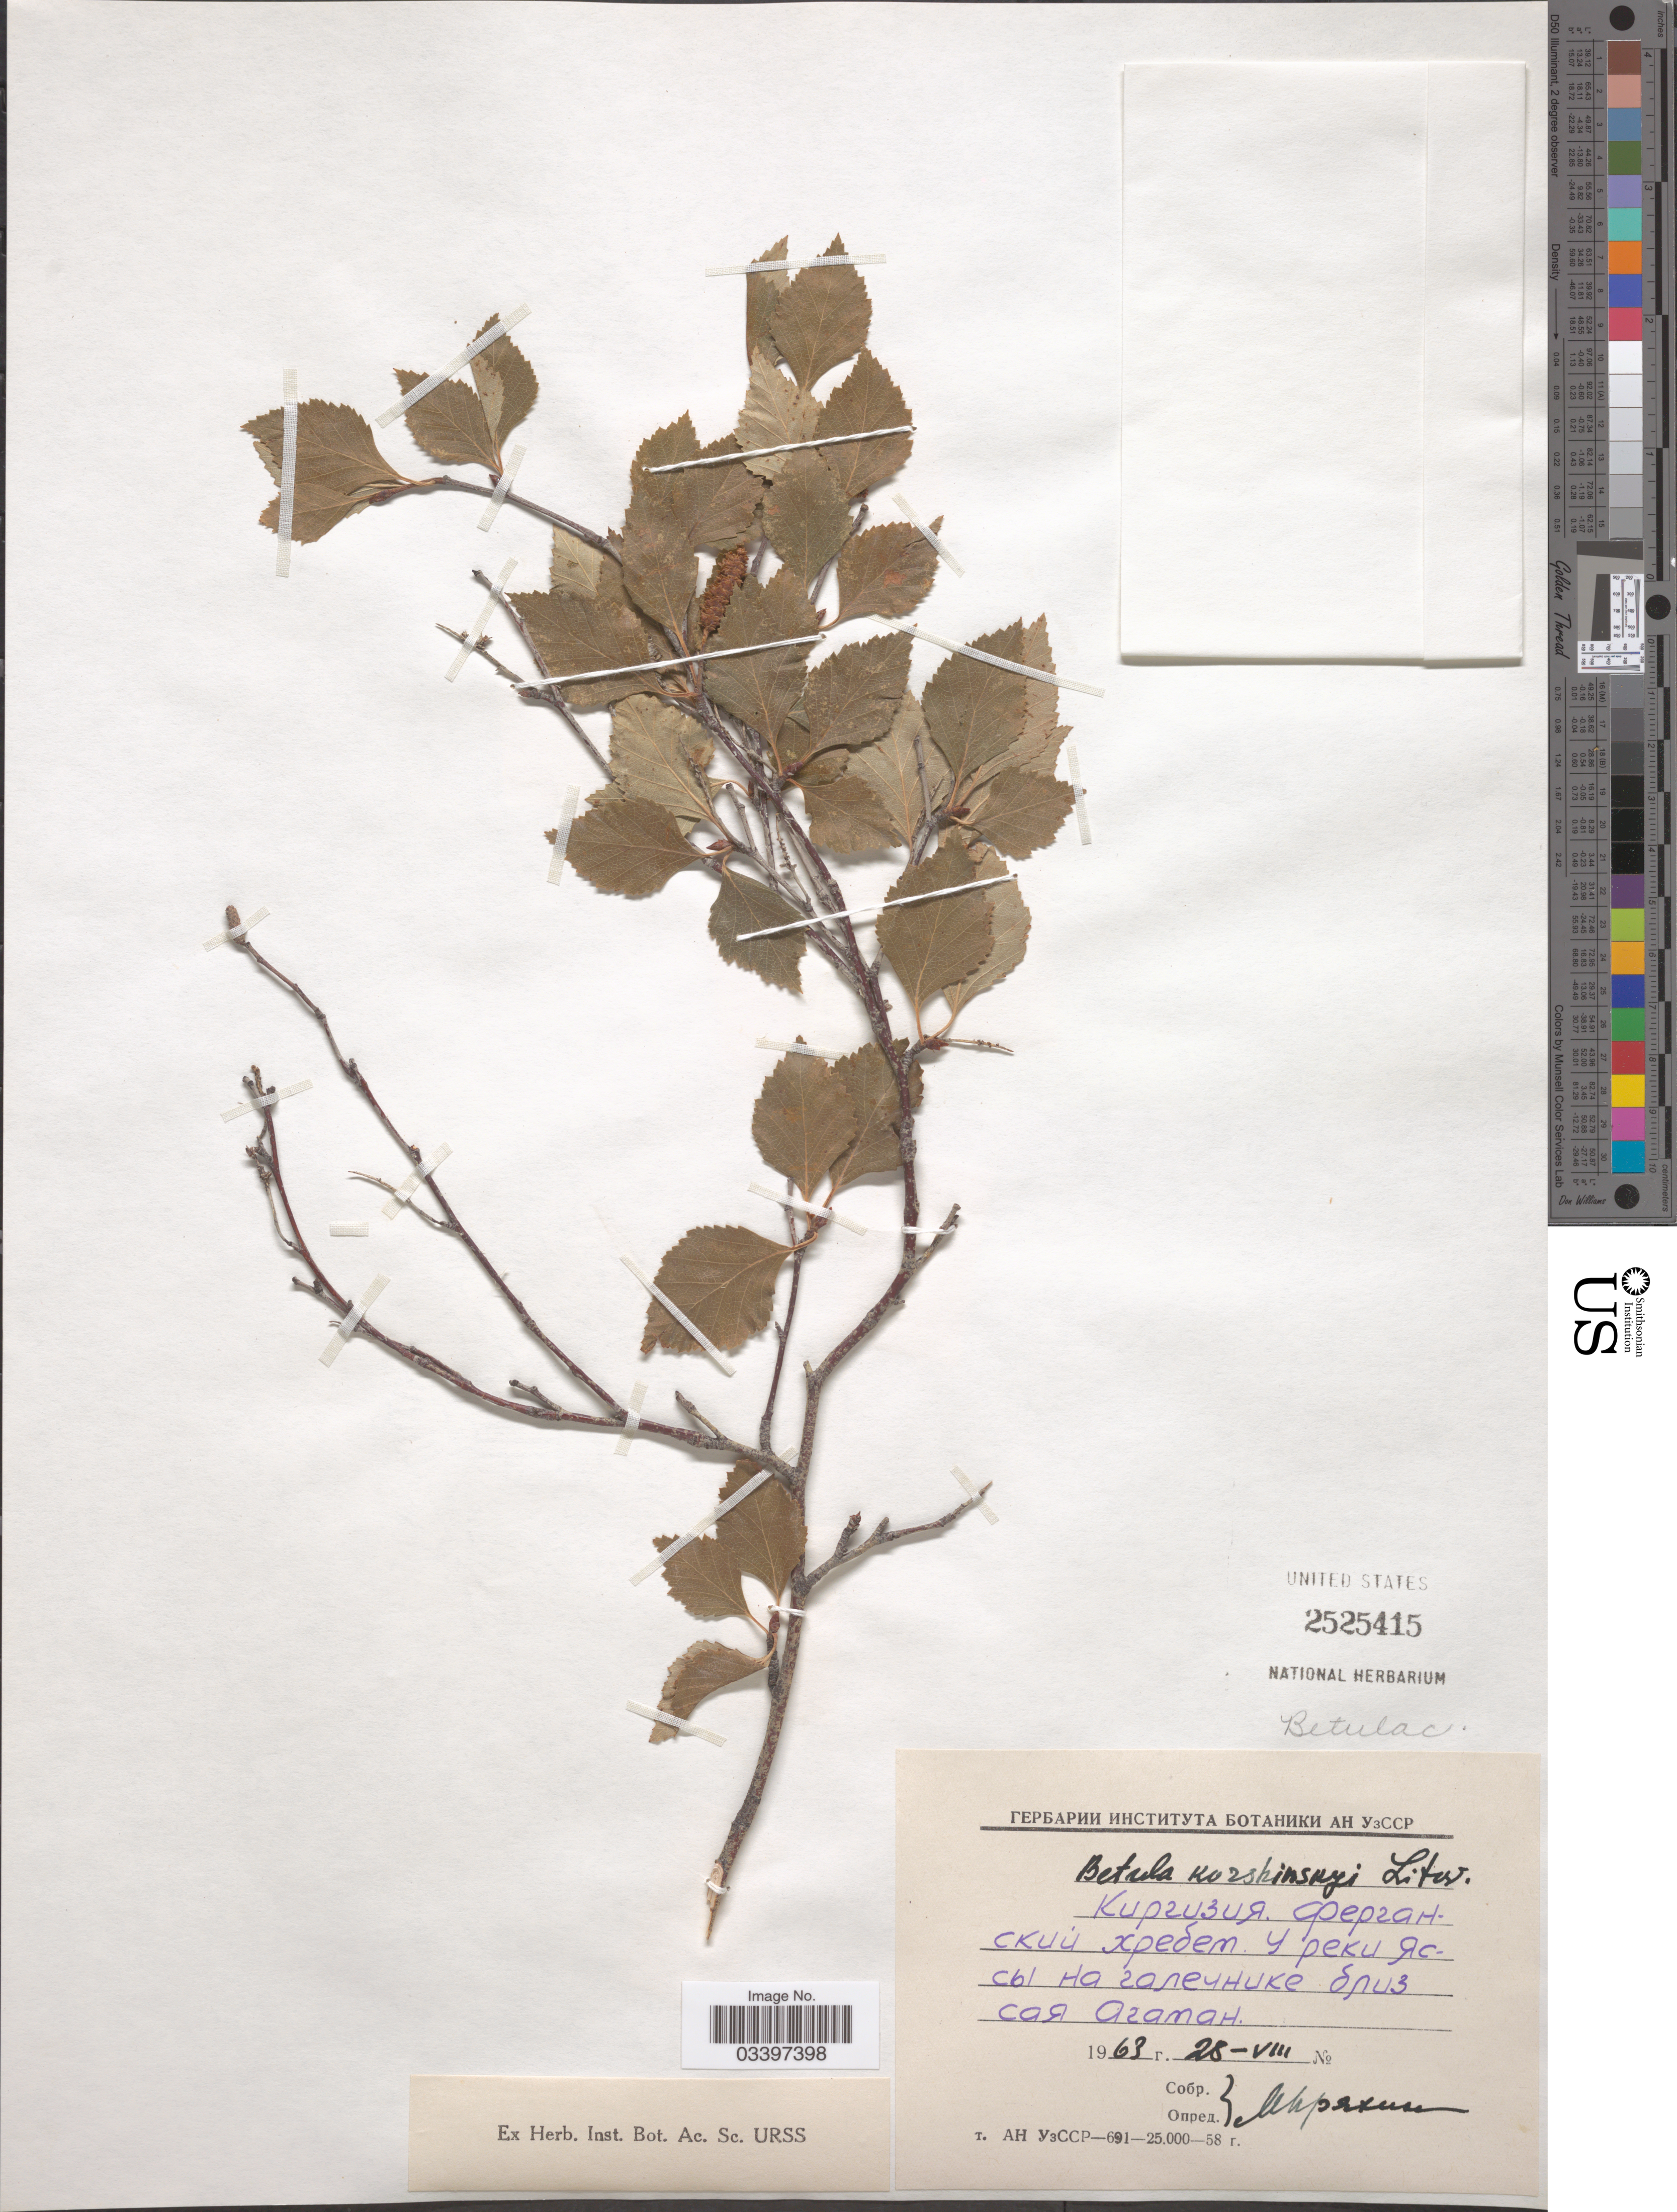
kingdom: Plantae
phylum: Tracheophyta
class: Magnoliopsida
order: Fagales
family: Betulaceae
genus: Betula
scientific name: Betula korshinskyi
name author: Litv.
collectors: M. Pryakhin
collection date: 1963-08-28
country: Kyrgyzstan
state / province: Osh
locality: Fergana Range, near Agatan.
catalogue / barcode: US 2525415